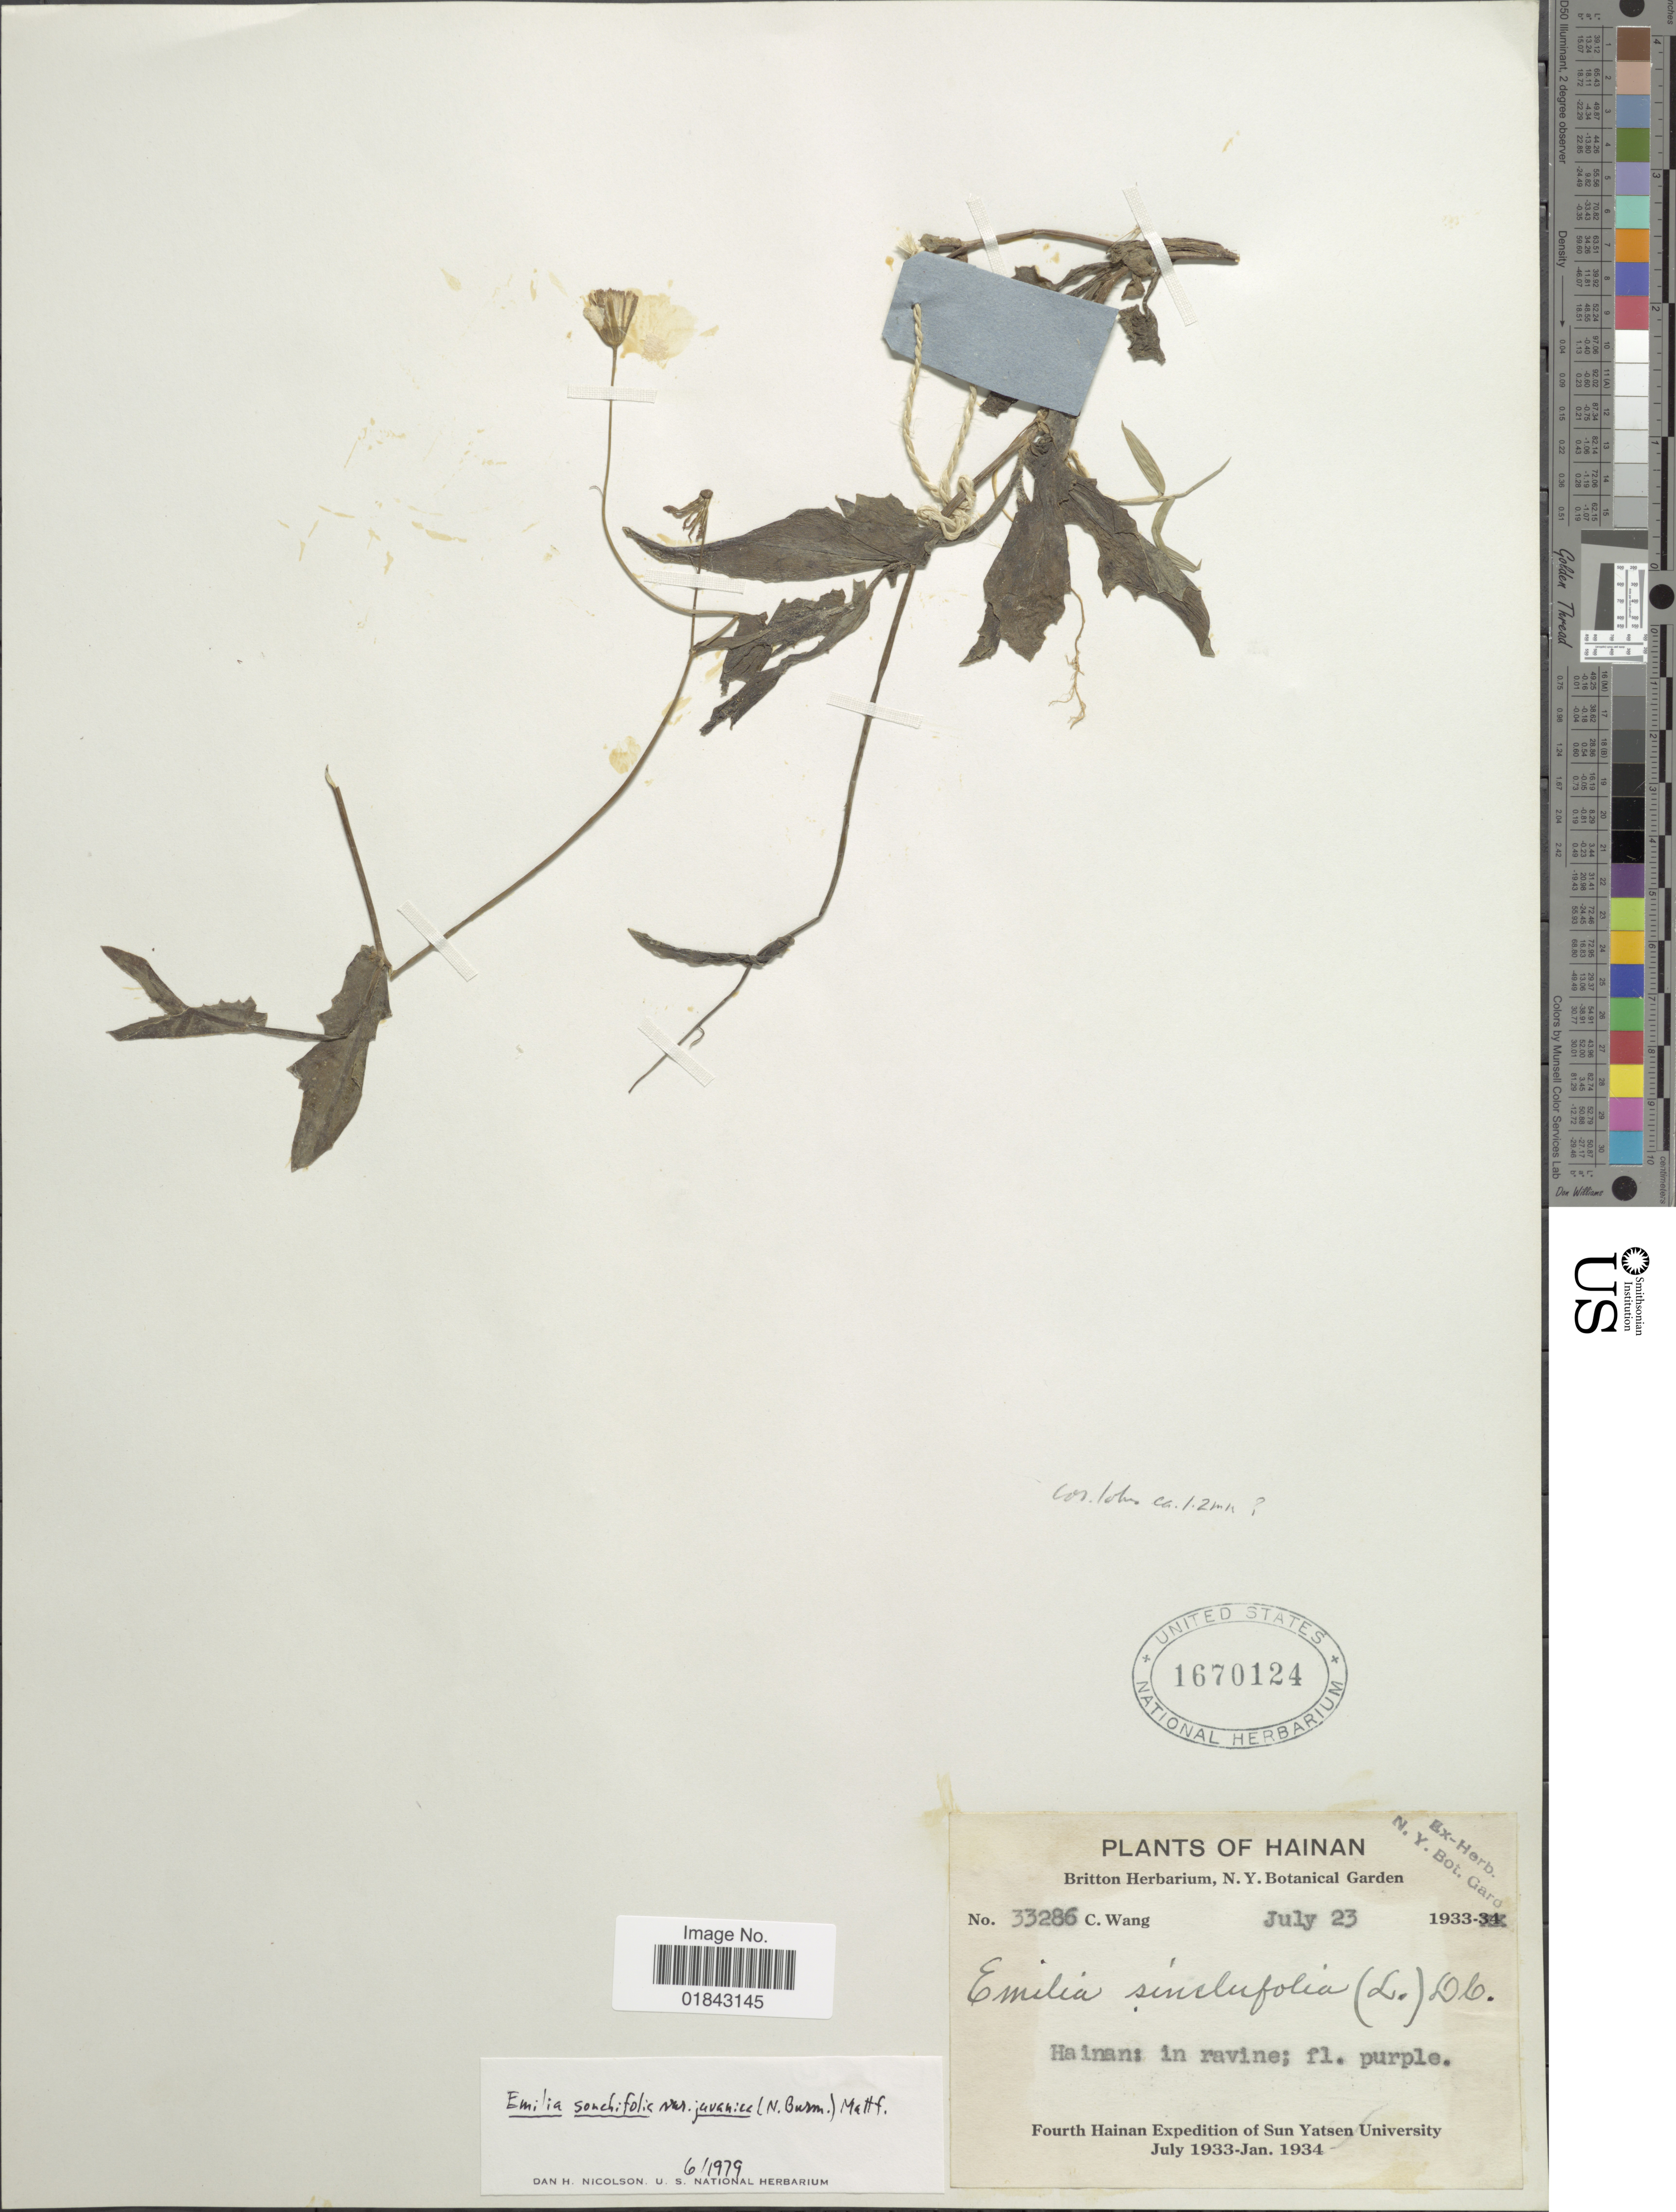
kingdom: Plantae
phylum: Tracheophyta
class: Magnoliopsida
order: Asterales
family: Asteraceae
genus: Emilia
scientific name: Emilia sonchifolia var. javanica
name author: (Burm. f.) Mattf.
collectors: C. Wang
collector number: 33286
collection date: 1933-07-23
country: China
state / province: Hainan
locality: In ravine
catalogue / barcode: US 1670124